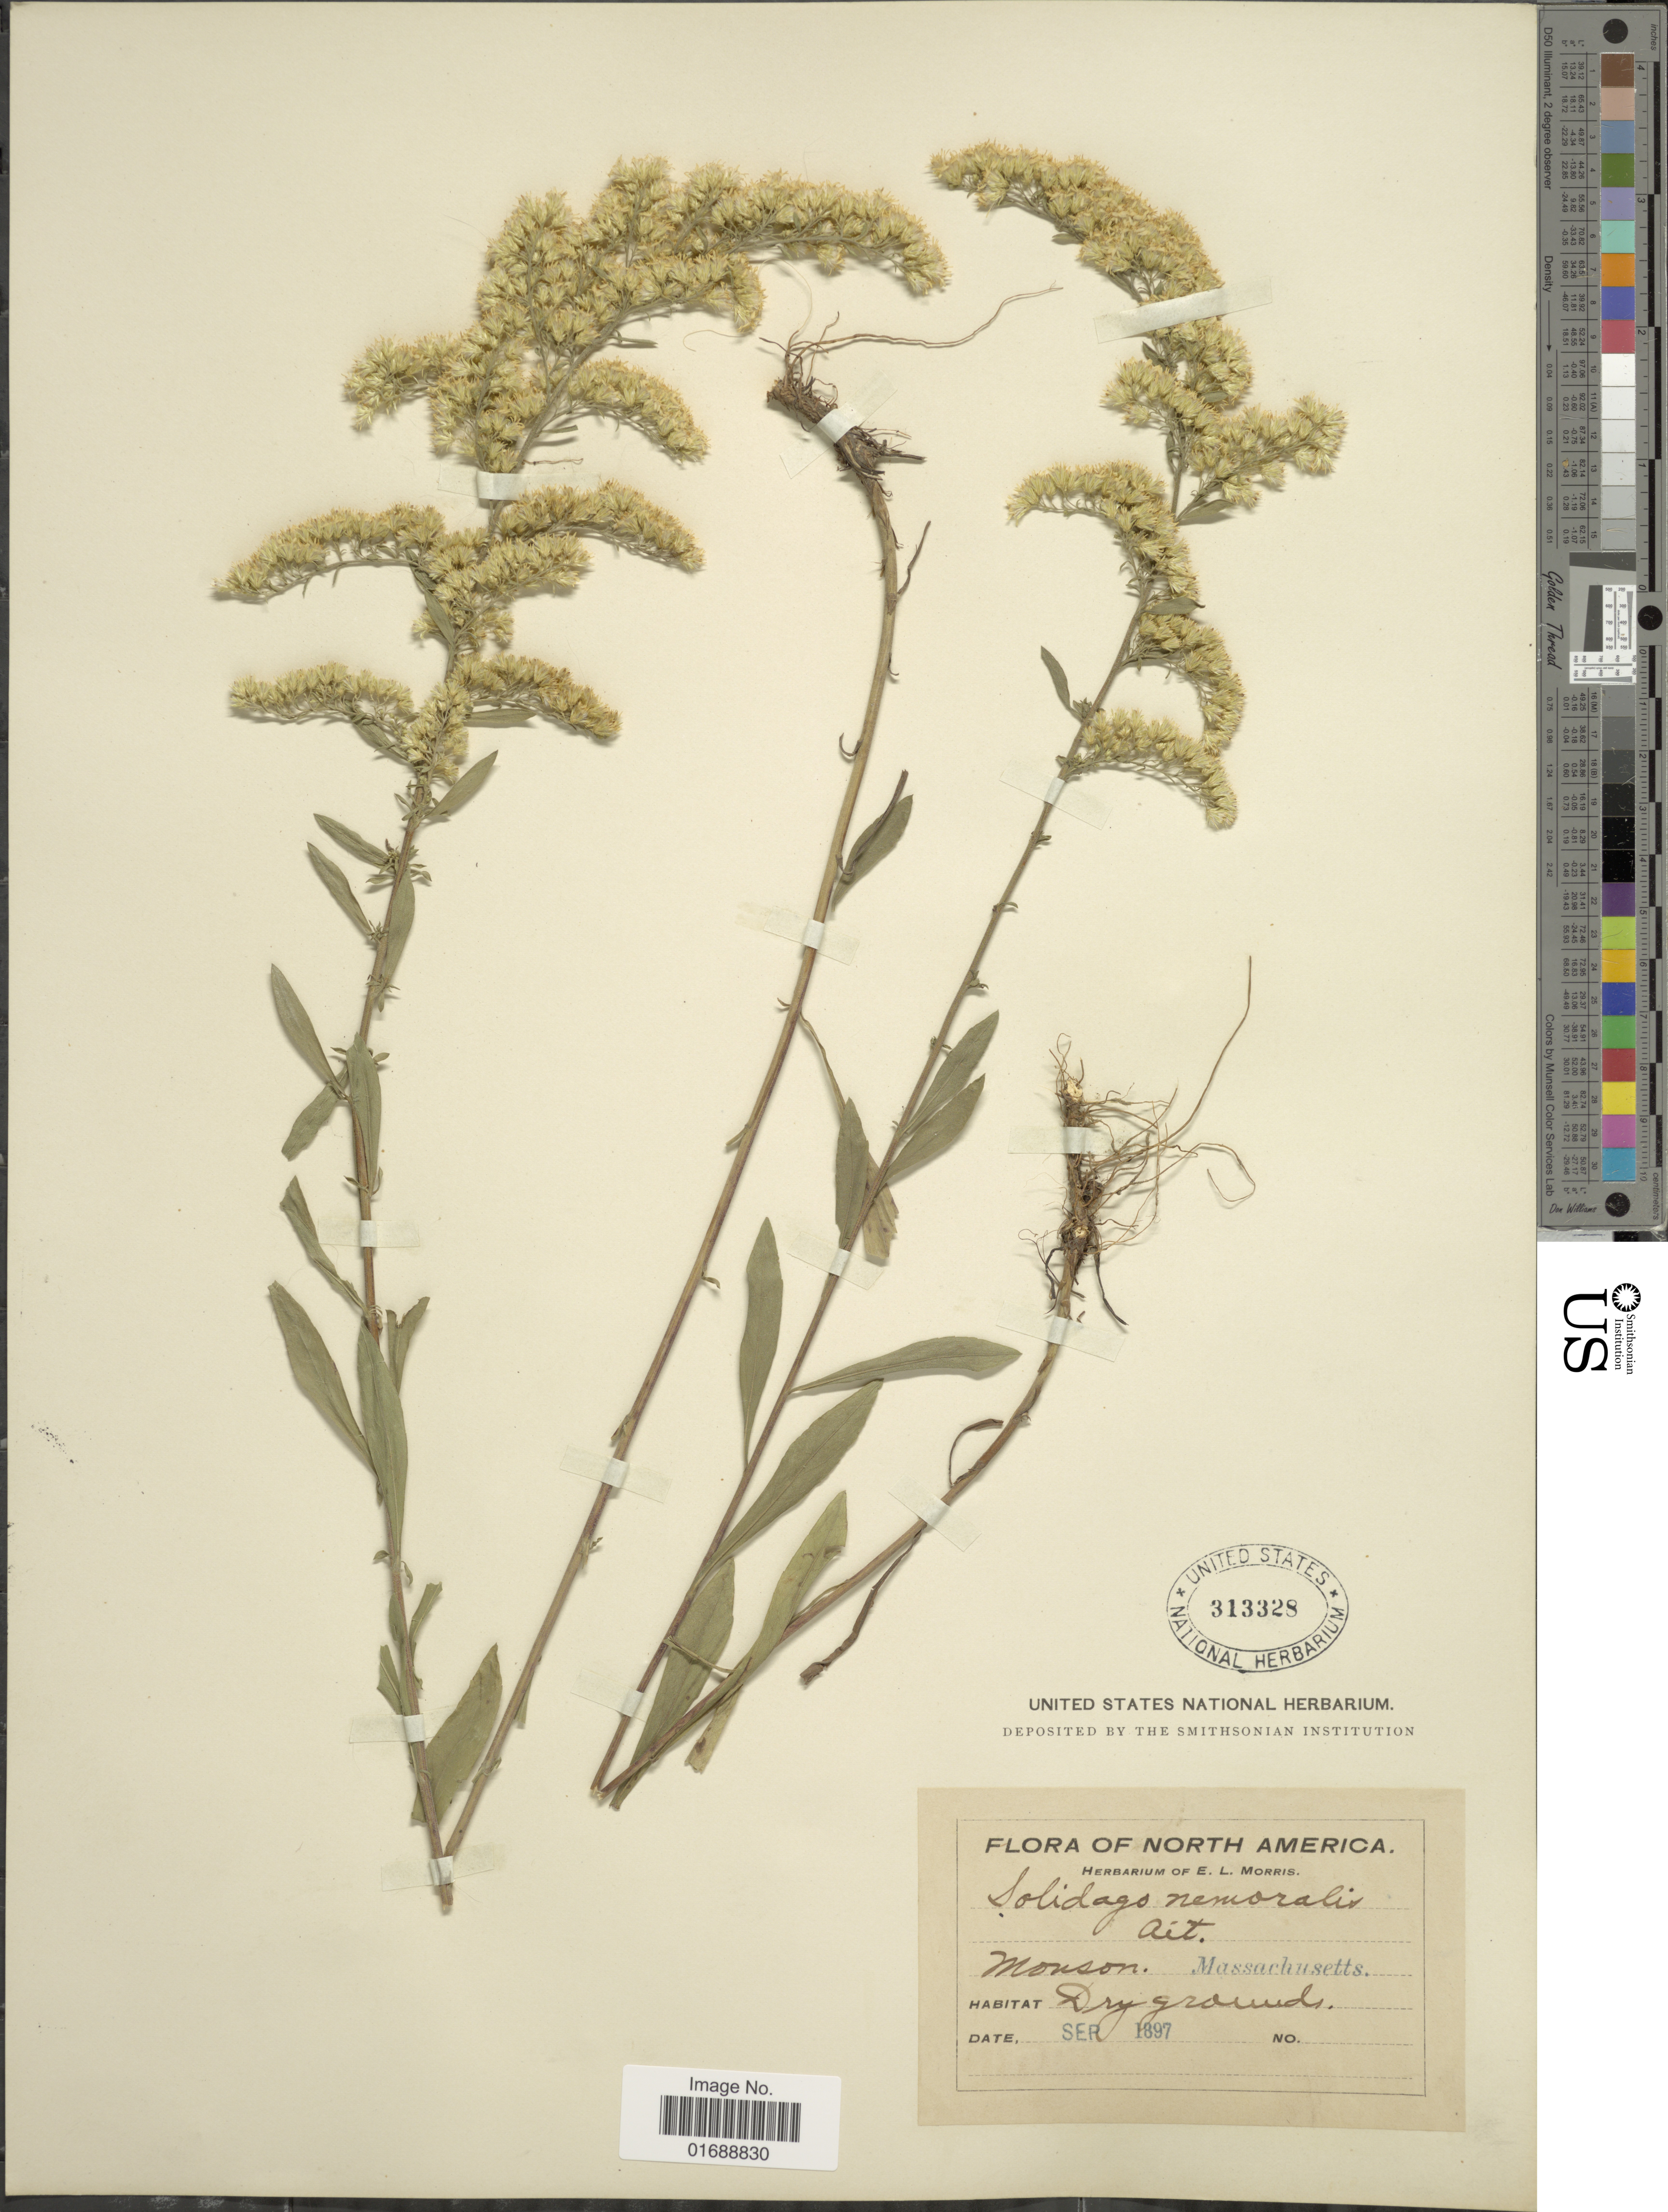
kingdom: Plantae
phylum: Tracheophyta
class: Magnoliopsida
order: Asterales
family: Asteraceae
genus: Solidago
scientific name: Solidago nemoralis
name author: Aiton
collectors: ex herb. E.L. Morris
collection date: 1897-09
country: United States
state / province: Massachusetts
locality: Monson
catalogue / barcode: US 313328